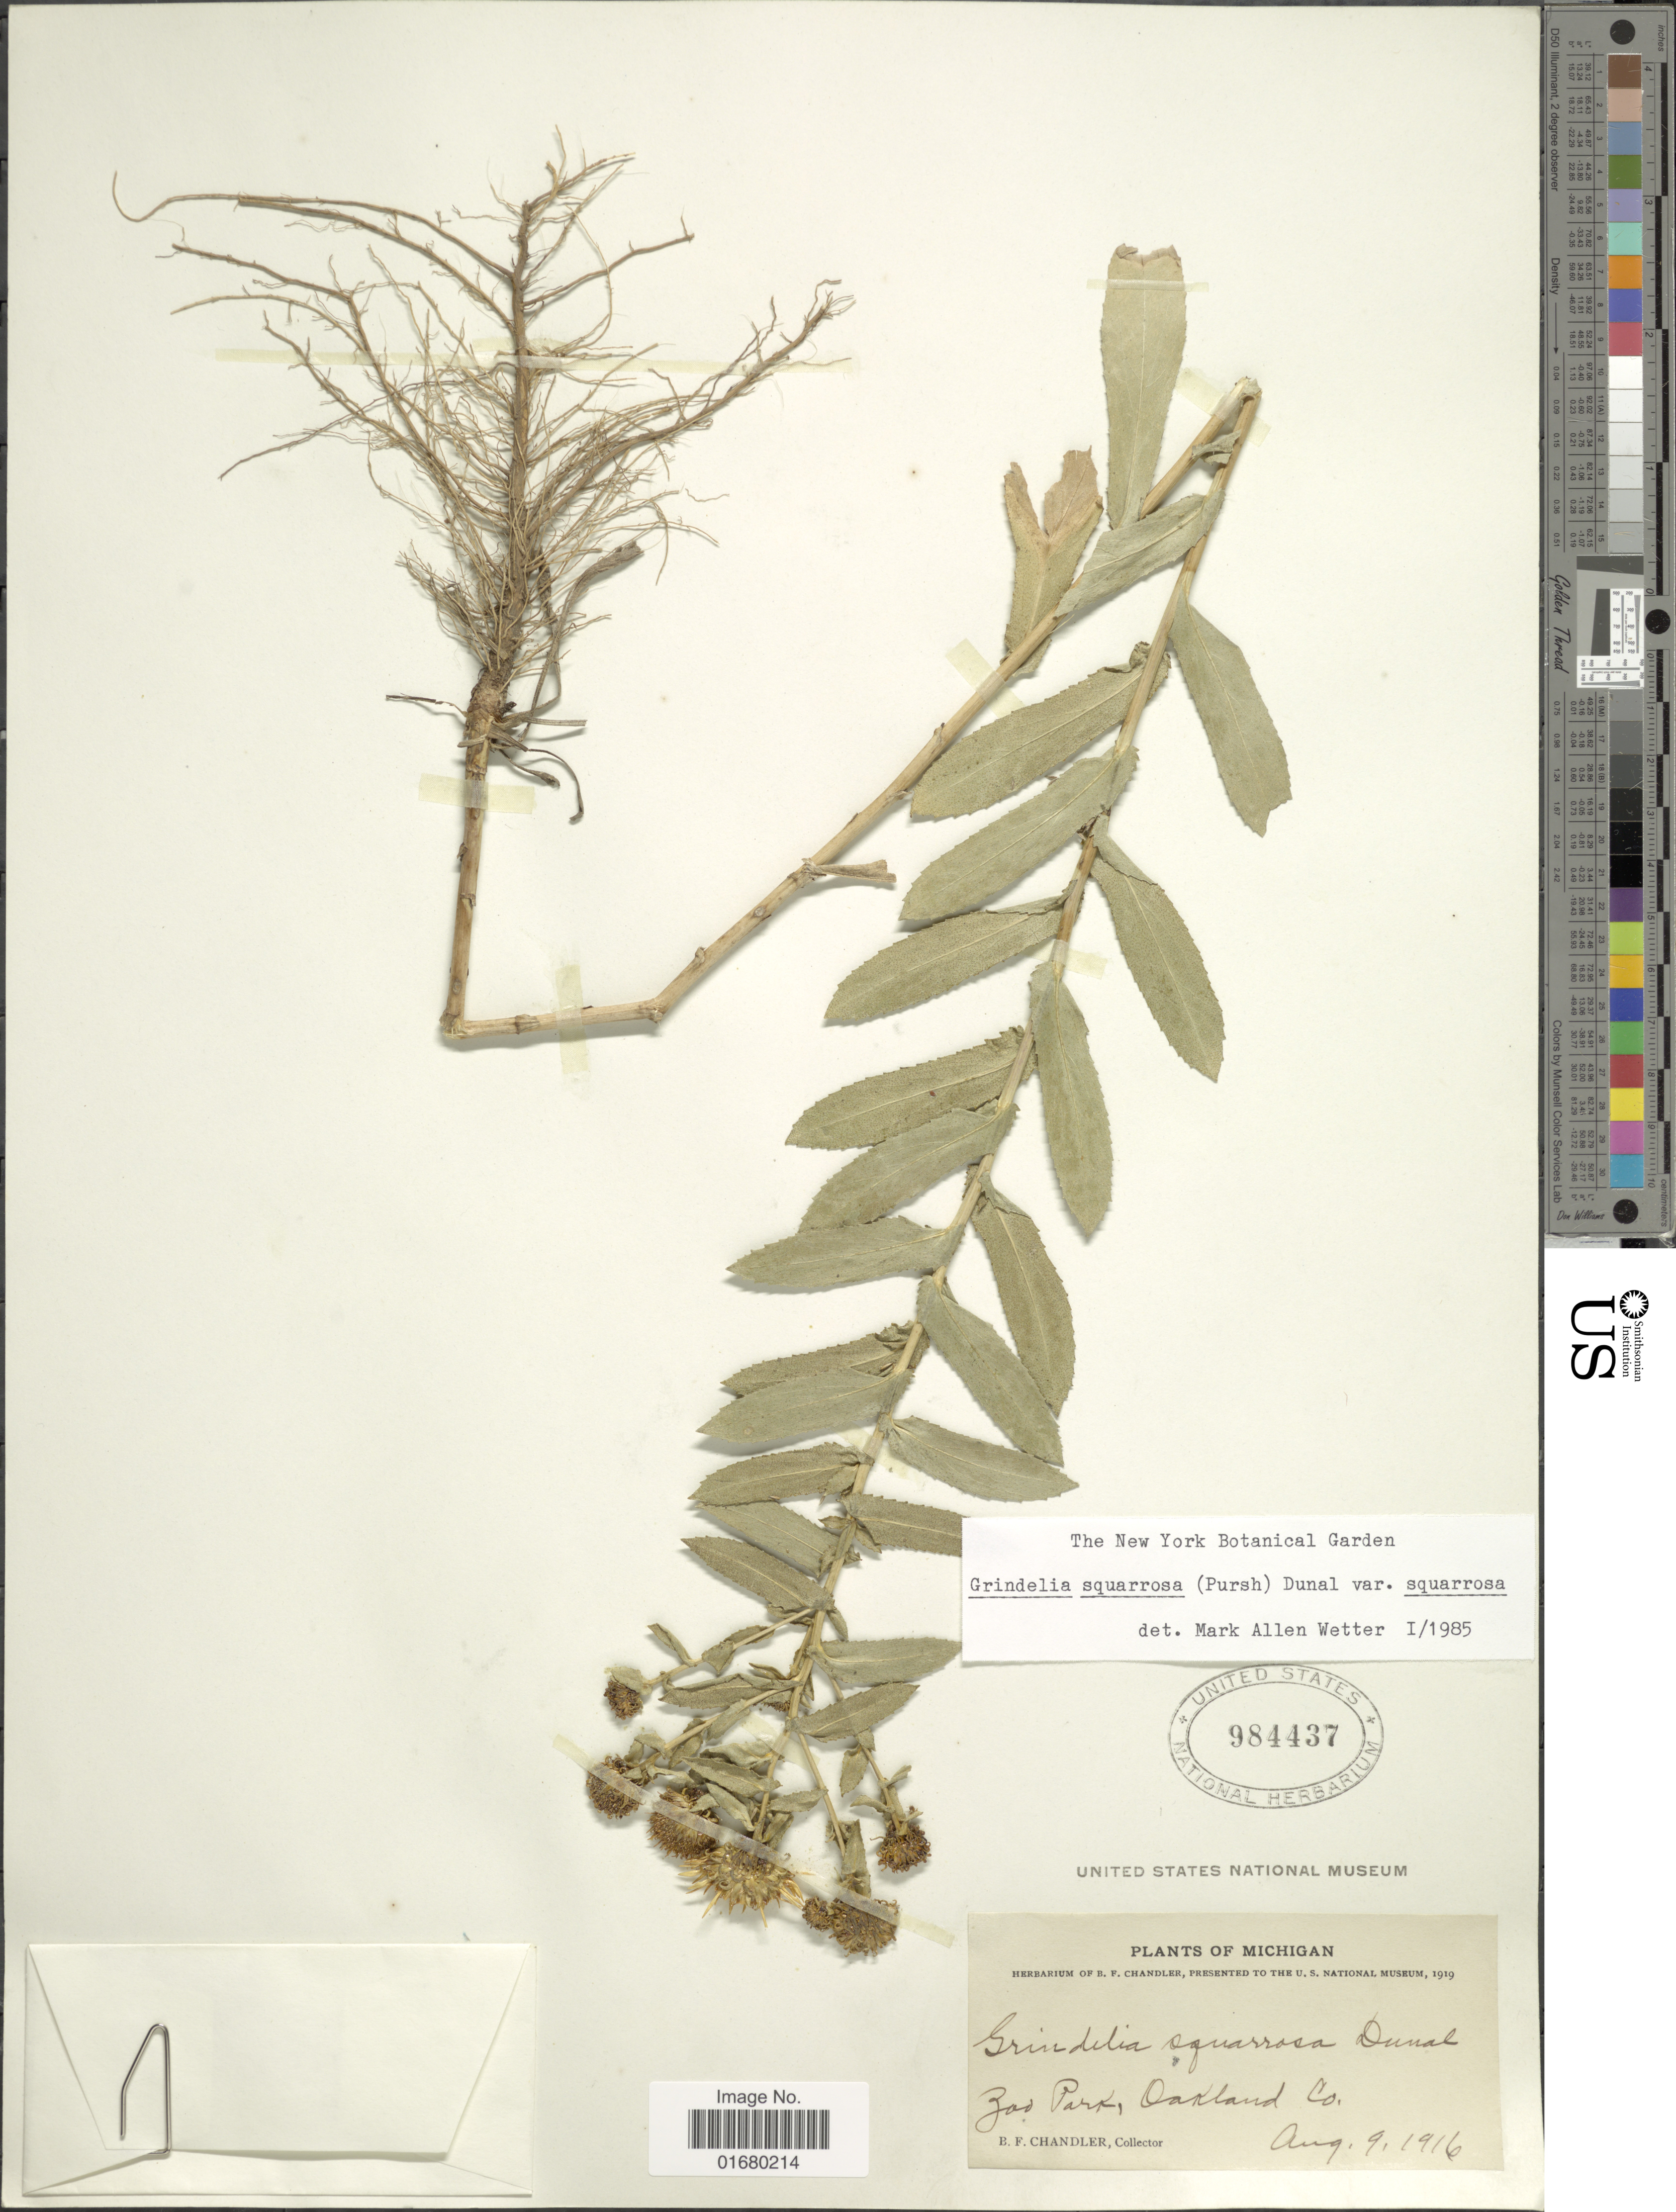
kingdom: Plantae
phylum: Tracheophyta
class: Magnoliopsida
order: Asterales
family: Asteraceae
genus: Grindelia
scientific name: Grindelia squarrosa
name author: (Pursh) Dunal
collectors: B. F. Chandler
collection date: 1916-08-09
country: United States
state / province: Michigan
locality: Zoo Park, Oakland Co.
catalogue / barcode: US 984437